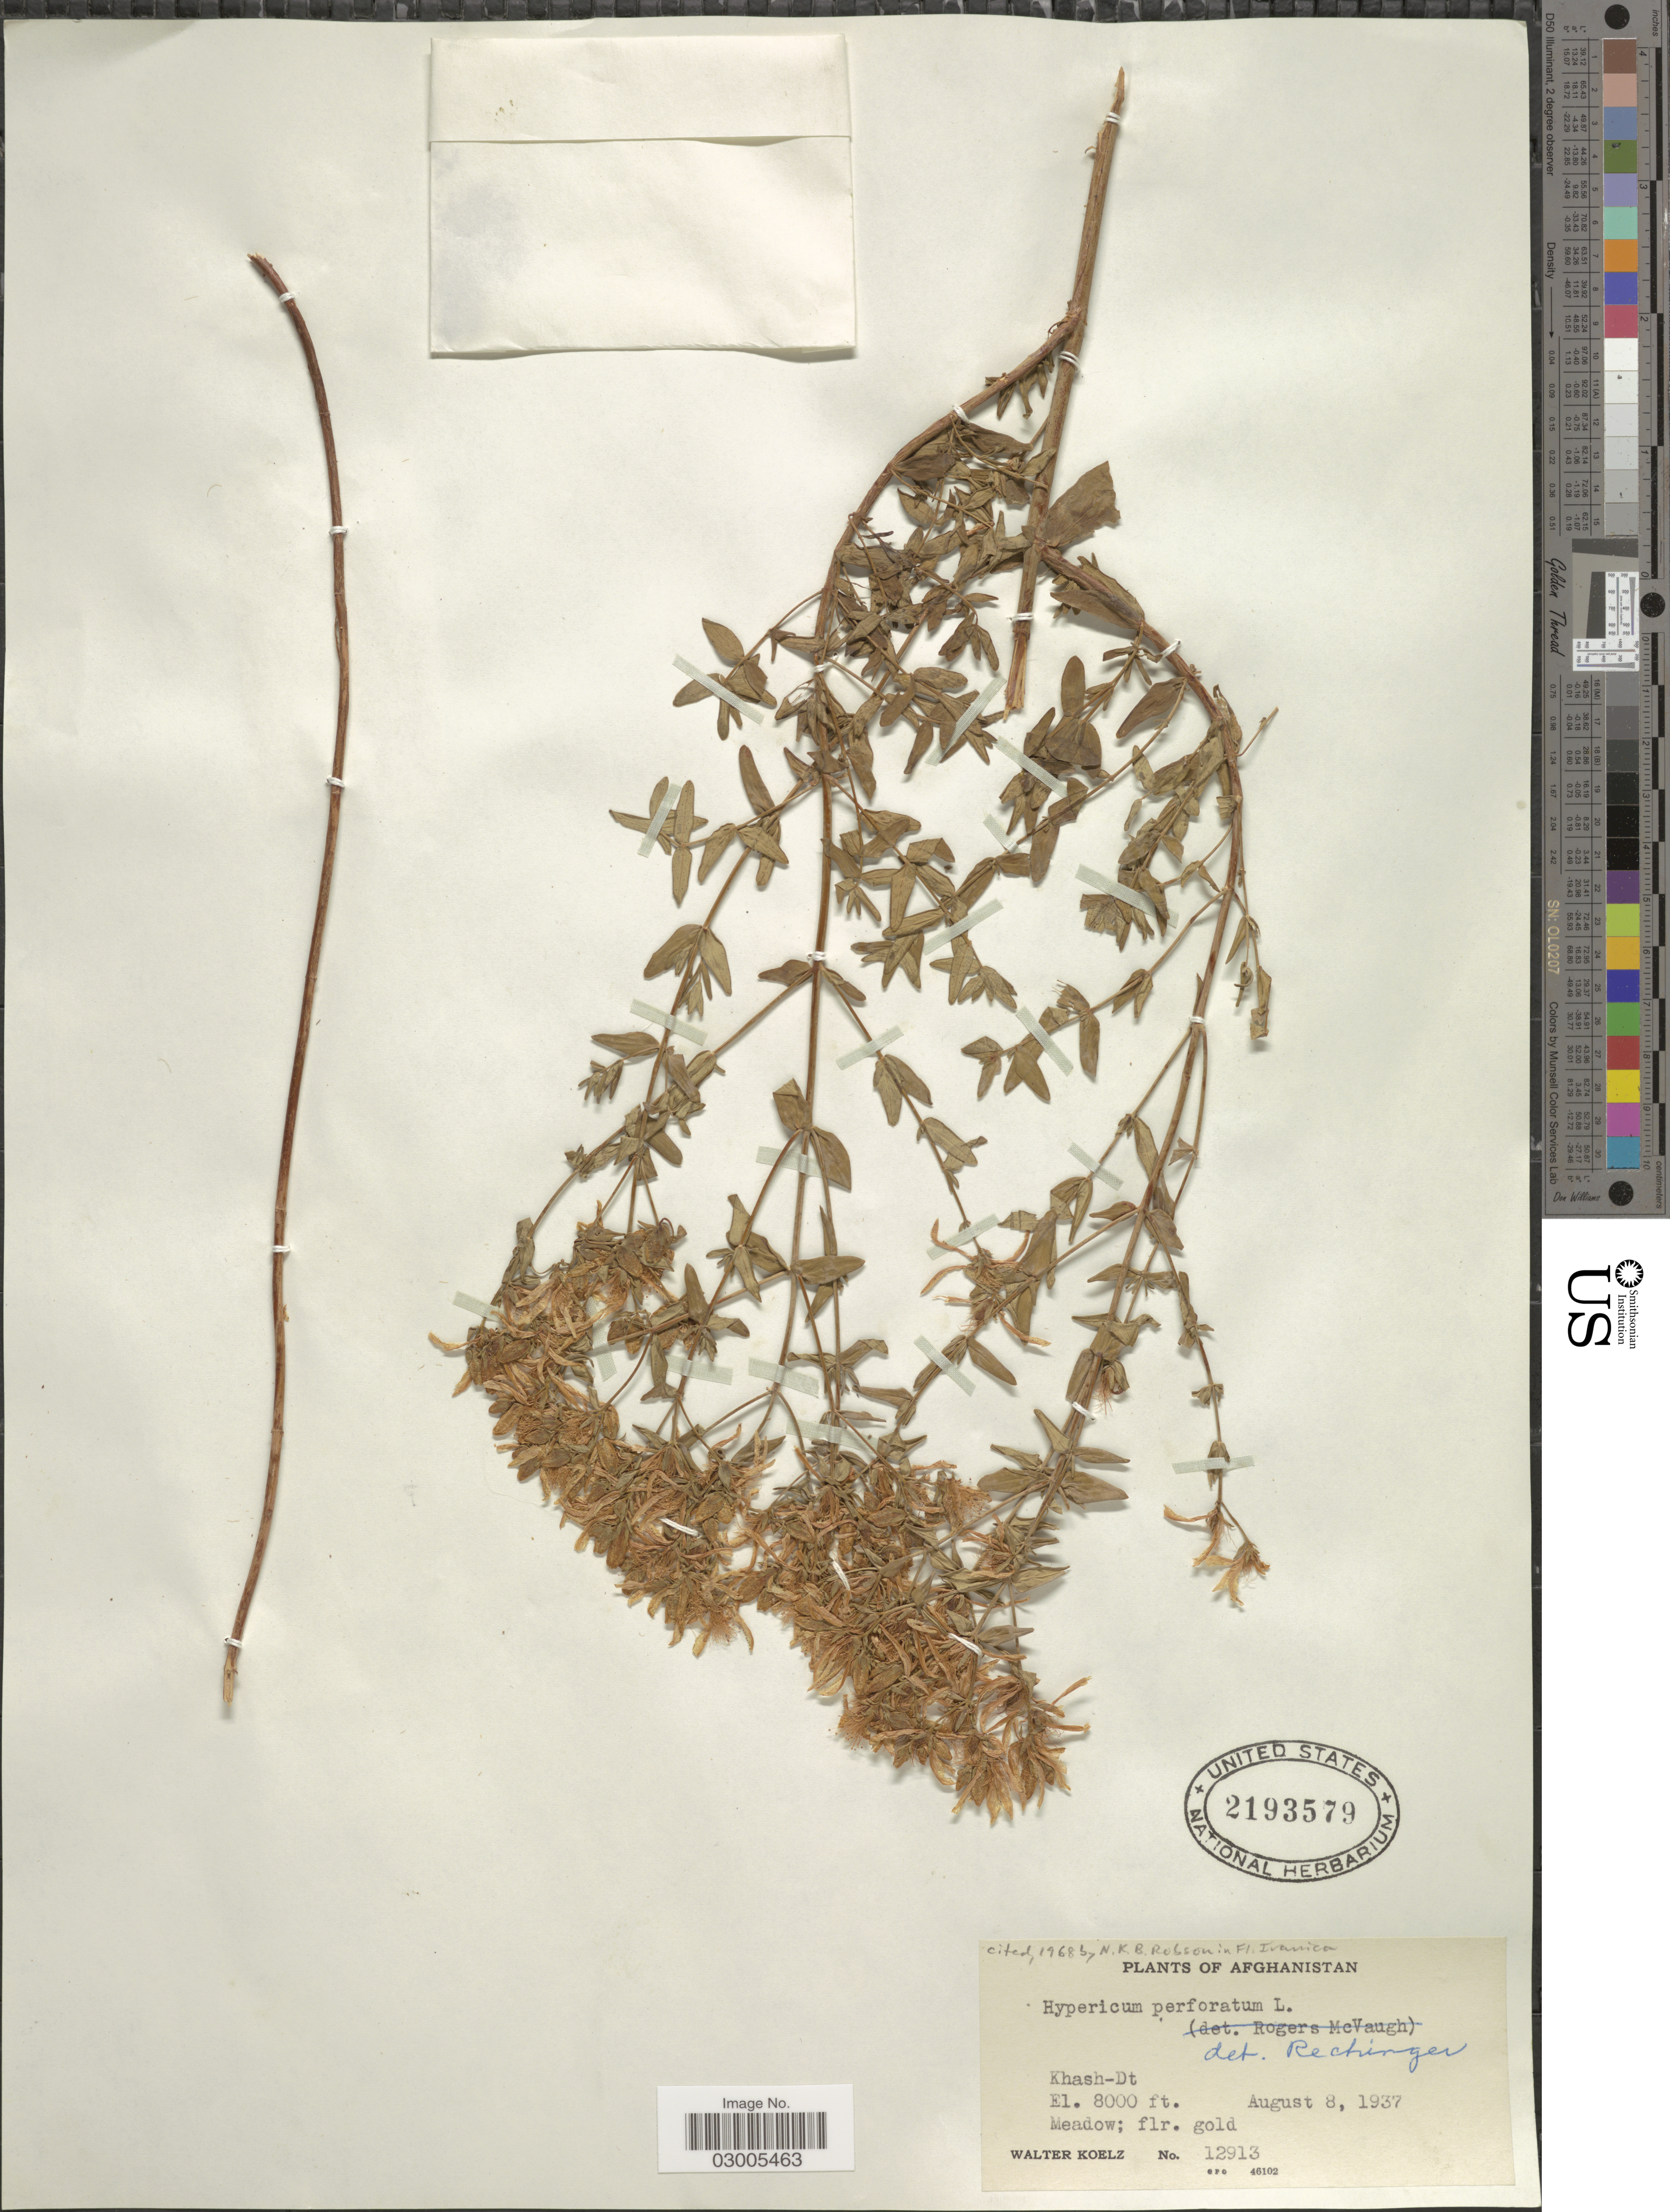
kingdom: Plantae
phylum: Tracheophyta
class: Magnoliopsida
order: Malpighiales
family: Hypericaceae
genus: Hypericum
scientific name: Hypericum perforatum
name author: L.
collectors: W. N. Koelz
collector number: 12913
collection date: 1937-08-08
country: Afghanistan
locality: Khash-Dt.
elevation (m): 2438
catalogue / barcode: US 2193579